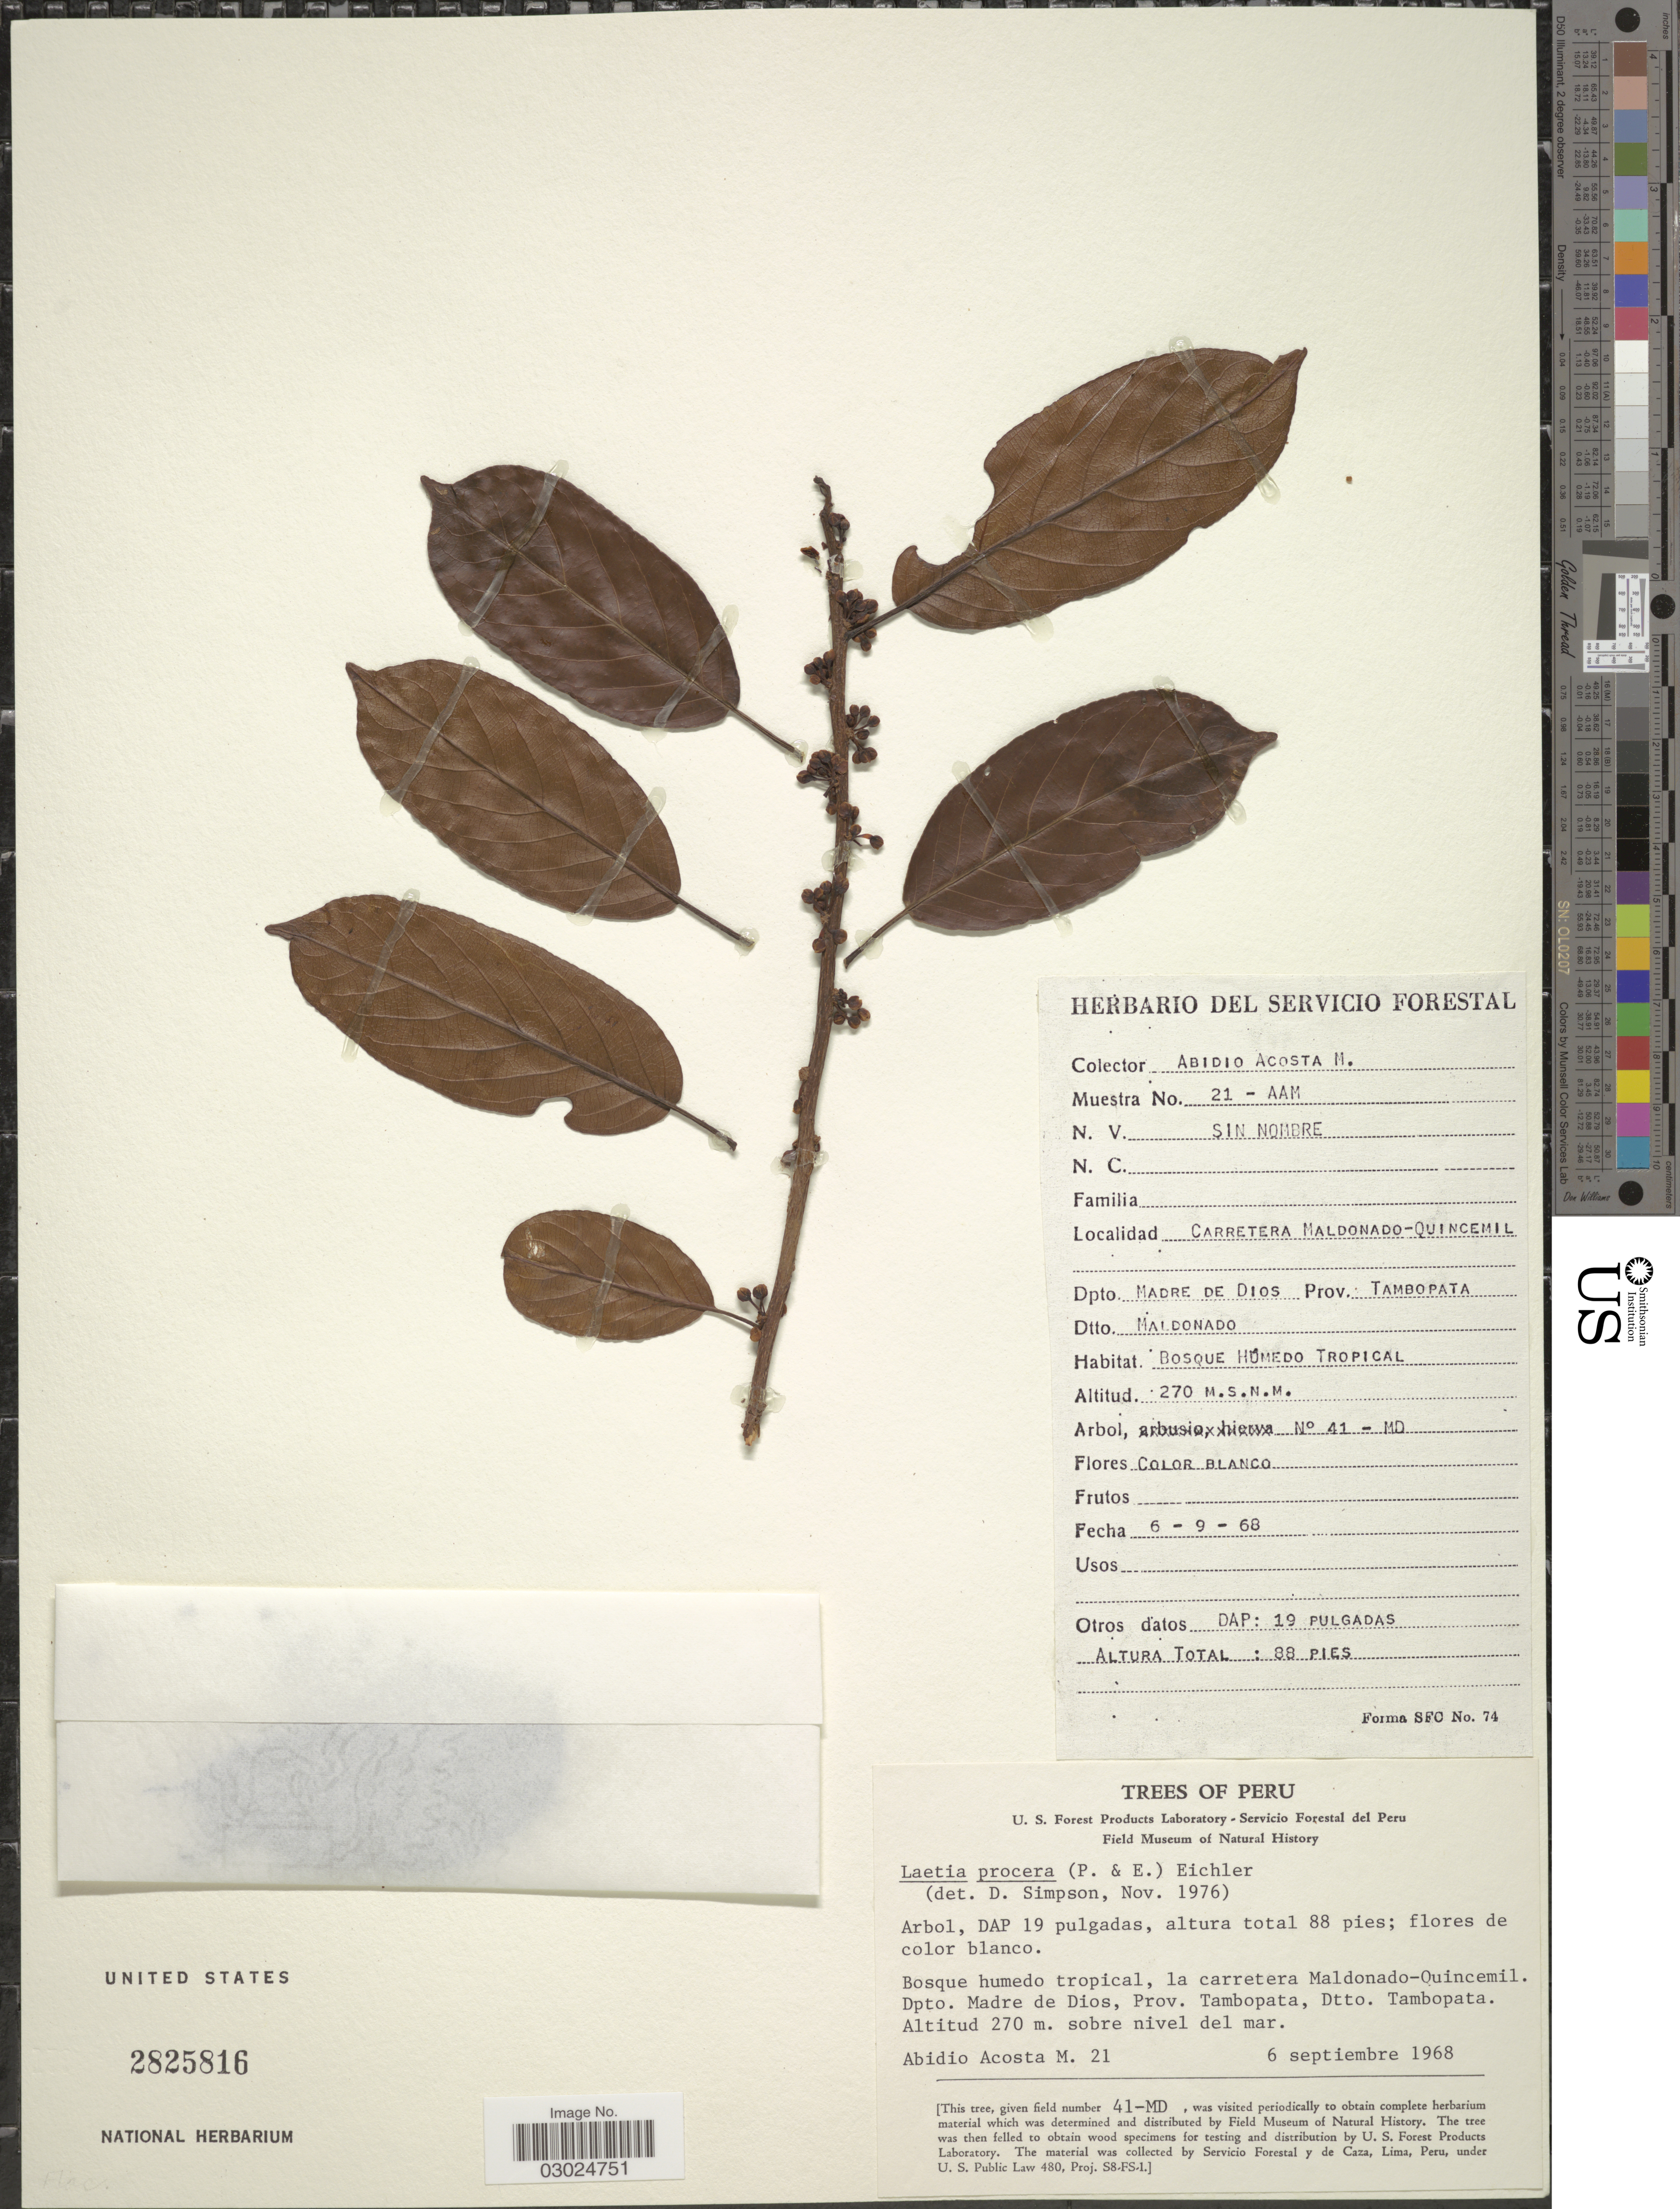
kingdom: Plantae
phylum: Tracheophyta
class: Magnoliopsida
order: Malpighiales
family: Salicaceae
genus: Laetia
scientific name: Laetia procera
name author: (Poepp.) Eichler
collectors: A. Acosta M.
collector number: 21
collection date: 1968-09-06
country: Peru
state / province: Madre de Dios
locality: Bosque humedo tropical, la carretera Maldonado-Ouincemil. Dpto. Madre de Dios, Prov. Tambopata, Dtto. Tambopata.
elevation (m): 270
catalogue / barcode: US 2825816